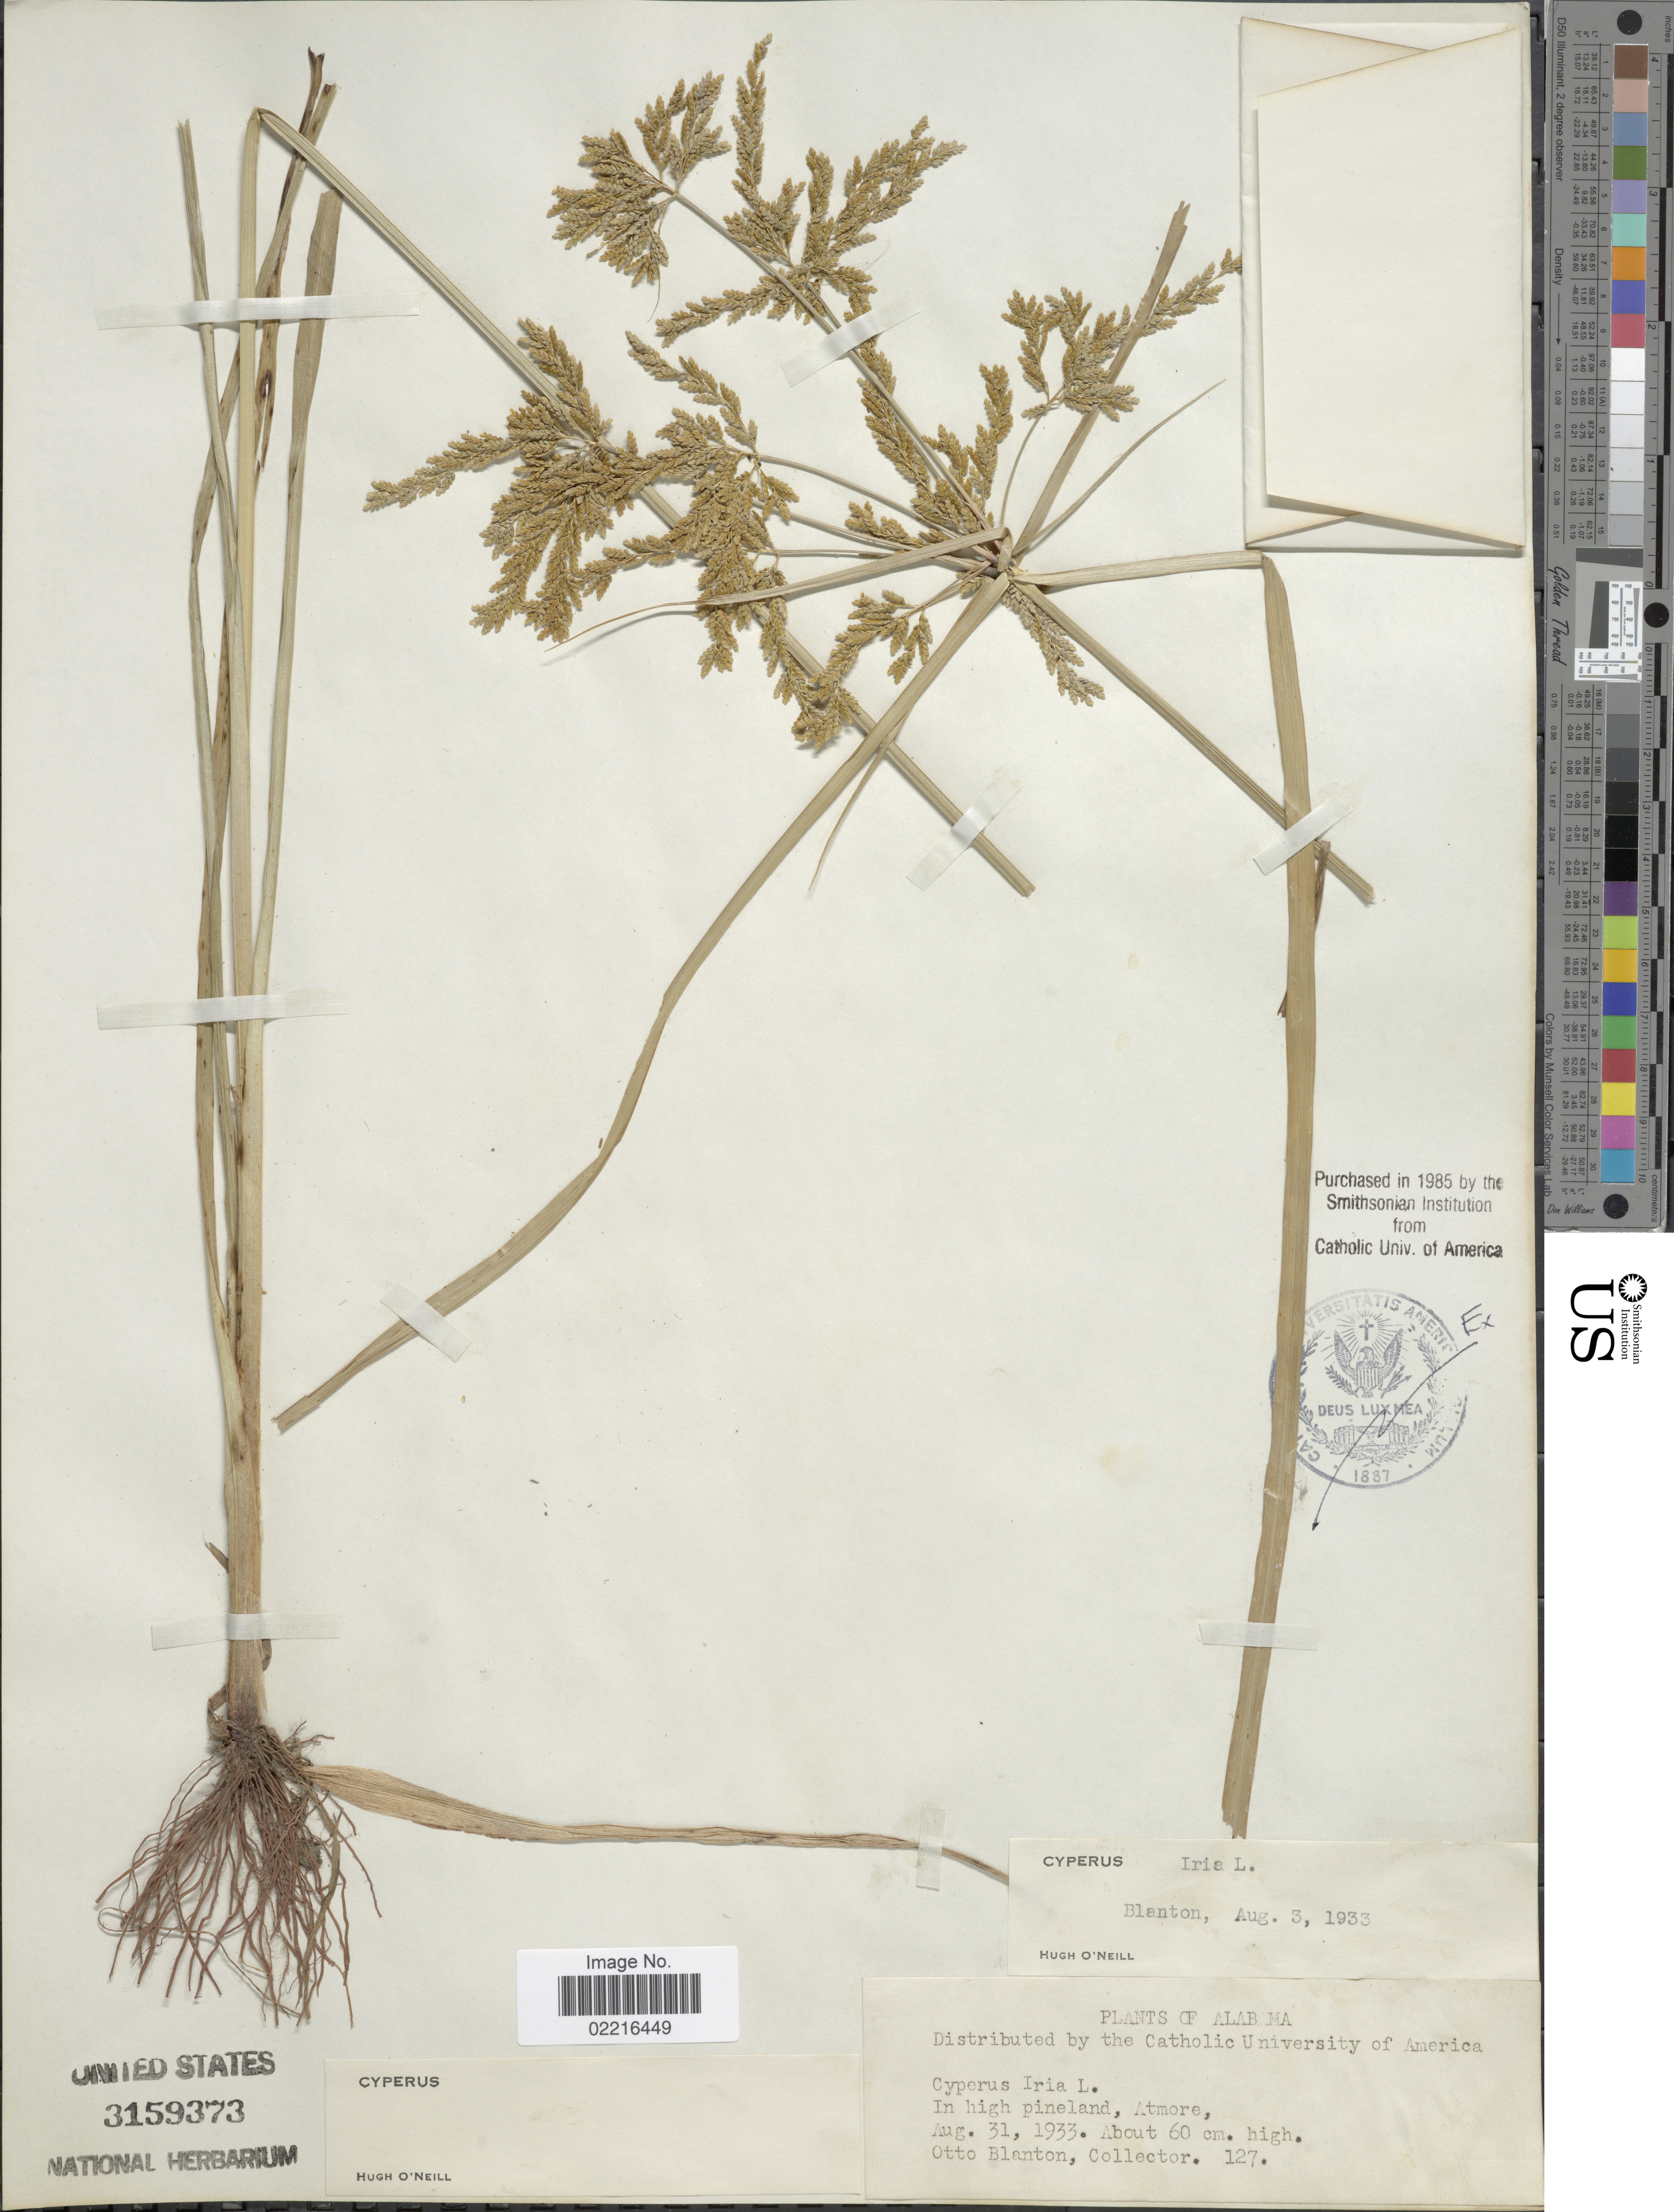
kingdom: Plantae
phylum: Tracheophyta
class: Liliopsida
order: Poales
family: Cyperaceae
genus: Cyperus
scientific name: Cyperus iria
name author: L.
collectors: O. Blanton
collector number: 127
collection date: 1933-08-31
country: United States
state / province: Alabama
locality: Atmore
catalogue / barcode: US 3159373